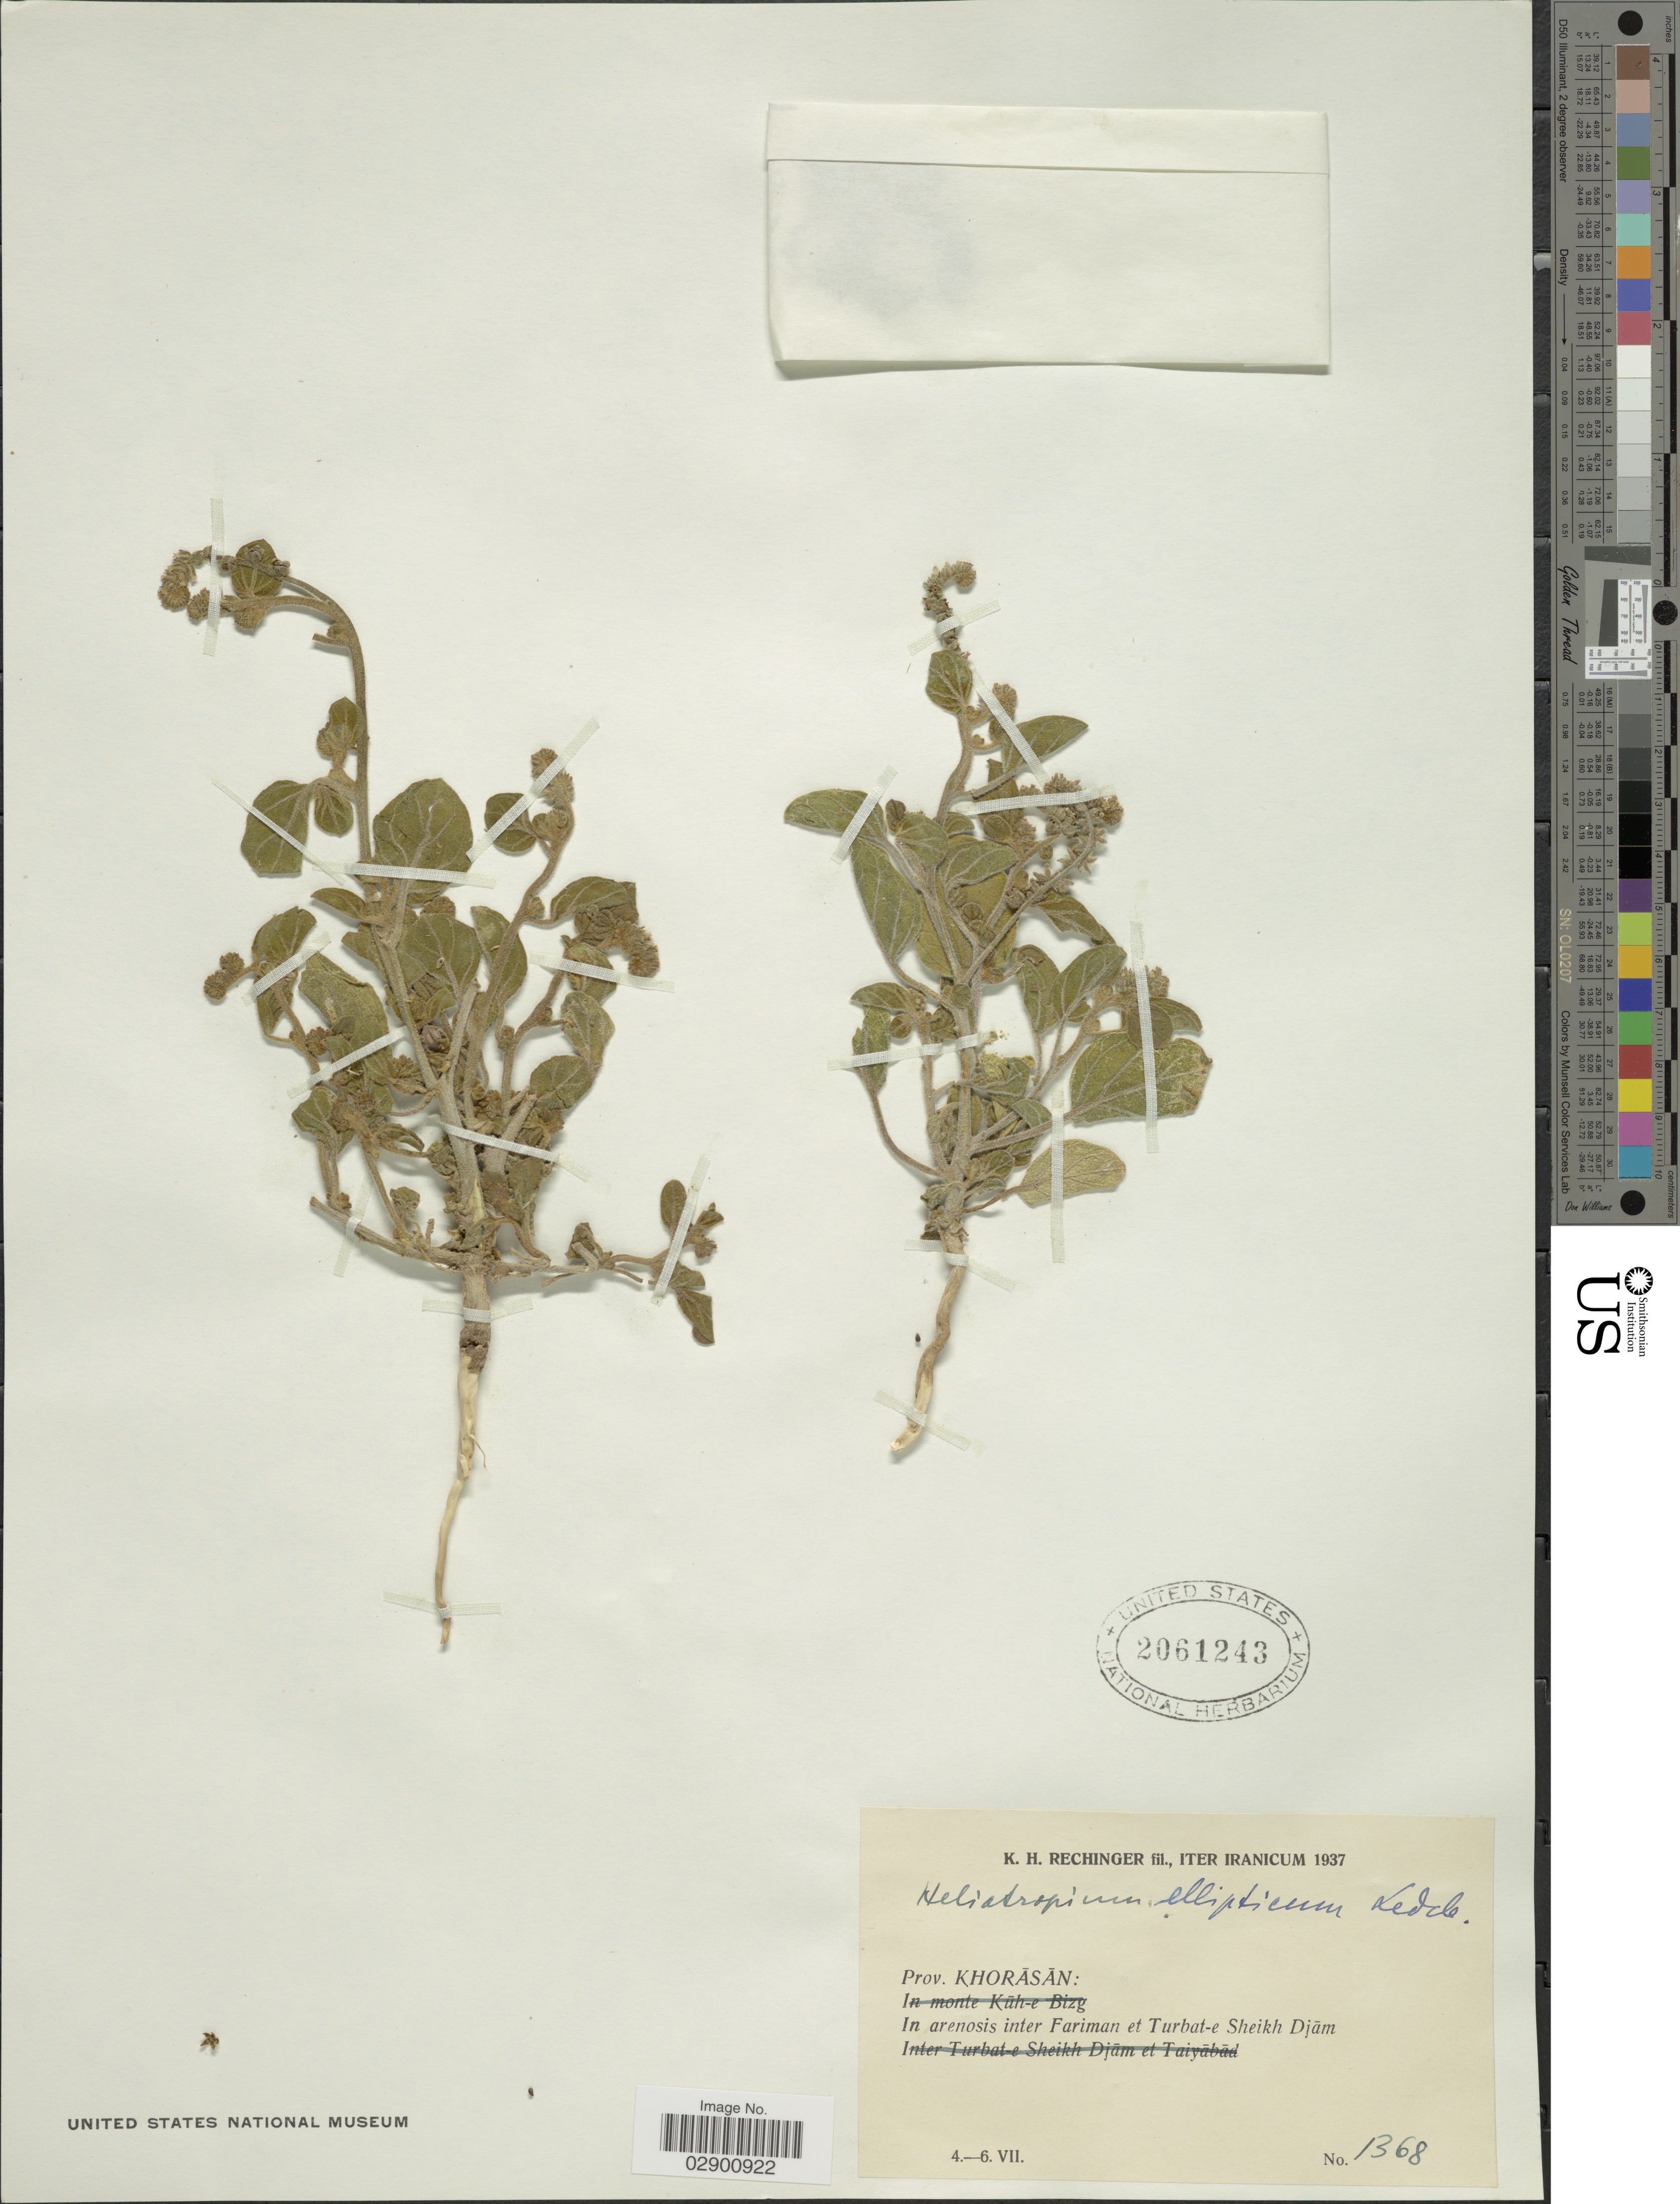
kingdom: Plantae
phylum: Tracheophyta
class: Magnoliopsida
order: Boraginales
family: Heliotropiaceae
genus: Heliotropium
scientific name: Heliotropium europaeum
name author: L.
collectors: K. H. Rechinger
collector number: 1368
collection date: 1937-07-04/1937-07-06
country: Iran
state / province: Khorasan [obsolete]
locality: Prov. Khoräsän: In arenosis inter Fariman et Turbat-e Sheikh Djäm.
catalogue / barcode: US 2061243